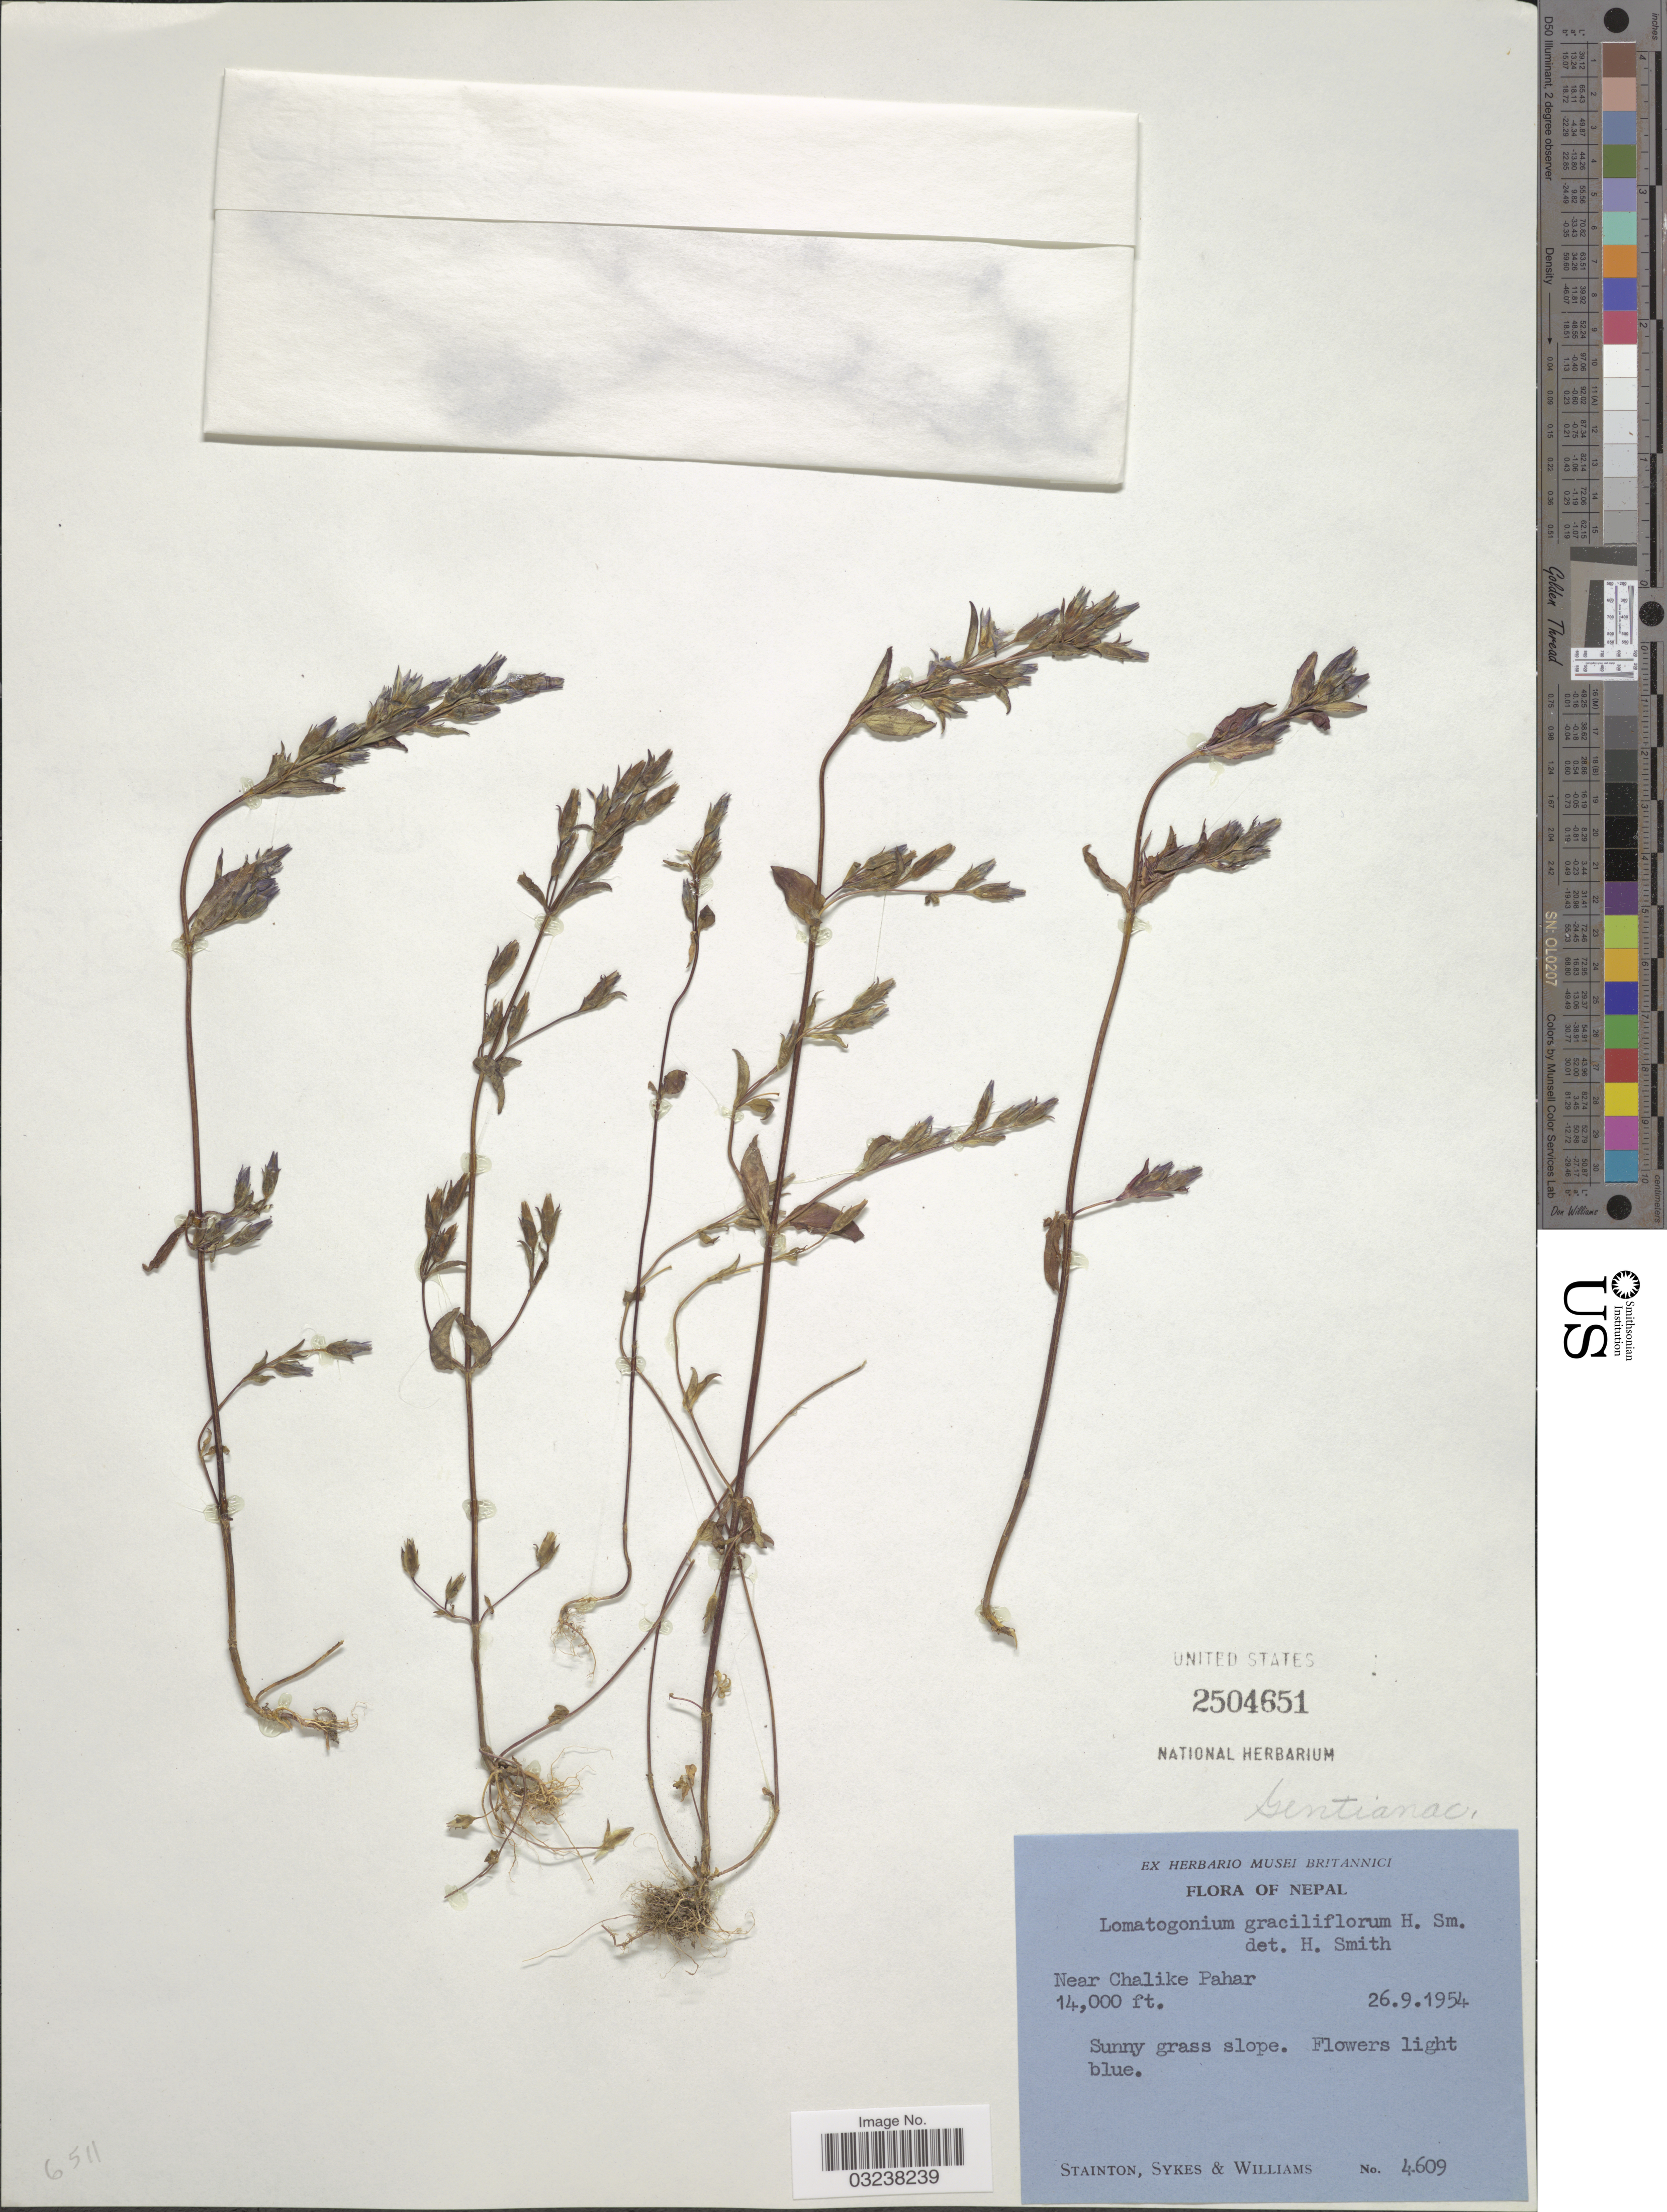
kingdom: Plantae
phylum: Tracheophyta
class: Magnoliopsida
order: Gentianales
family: Gentianaceae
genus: Lomatogonium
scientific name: Lomatogonium graciliflorum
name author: Harry Sm.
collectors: -. Stainton, Sykes, -- & -- Williams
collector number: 4609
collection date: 1954-09-26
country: Nepal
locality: Near Chalike Pahar.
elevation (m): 4267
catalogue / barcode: US 2504651